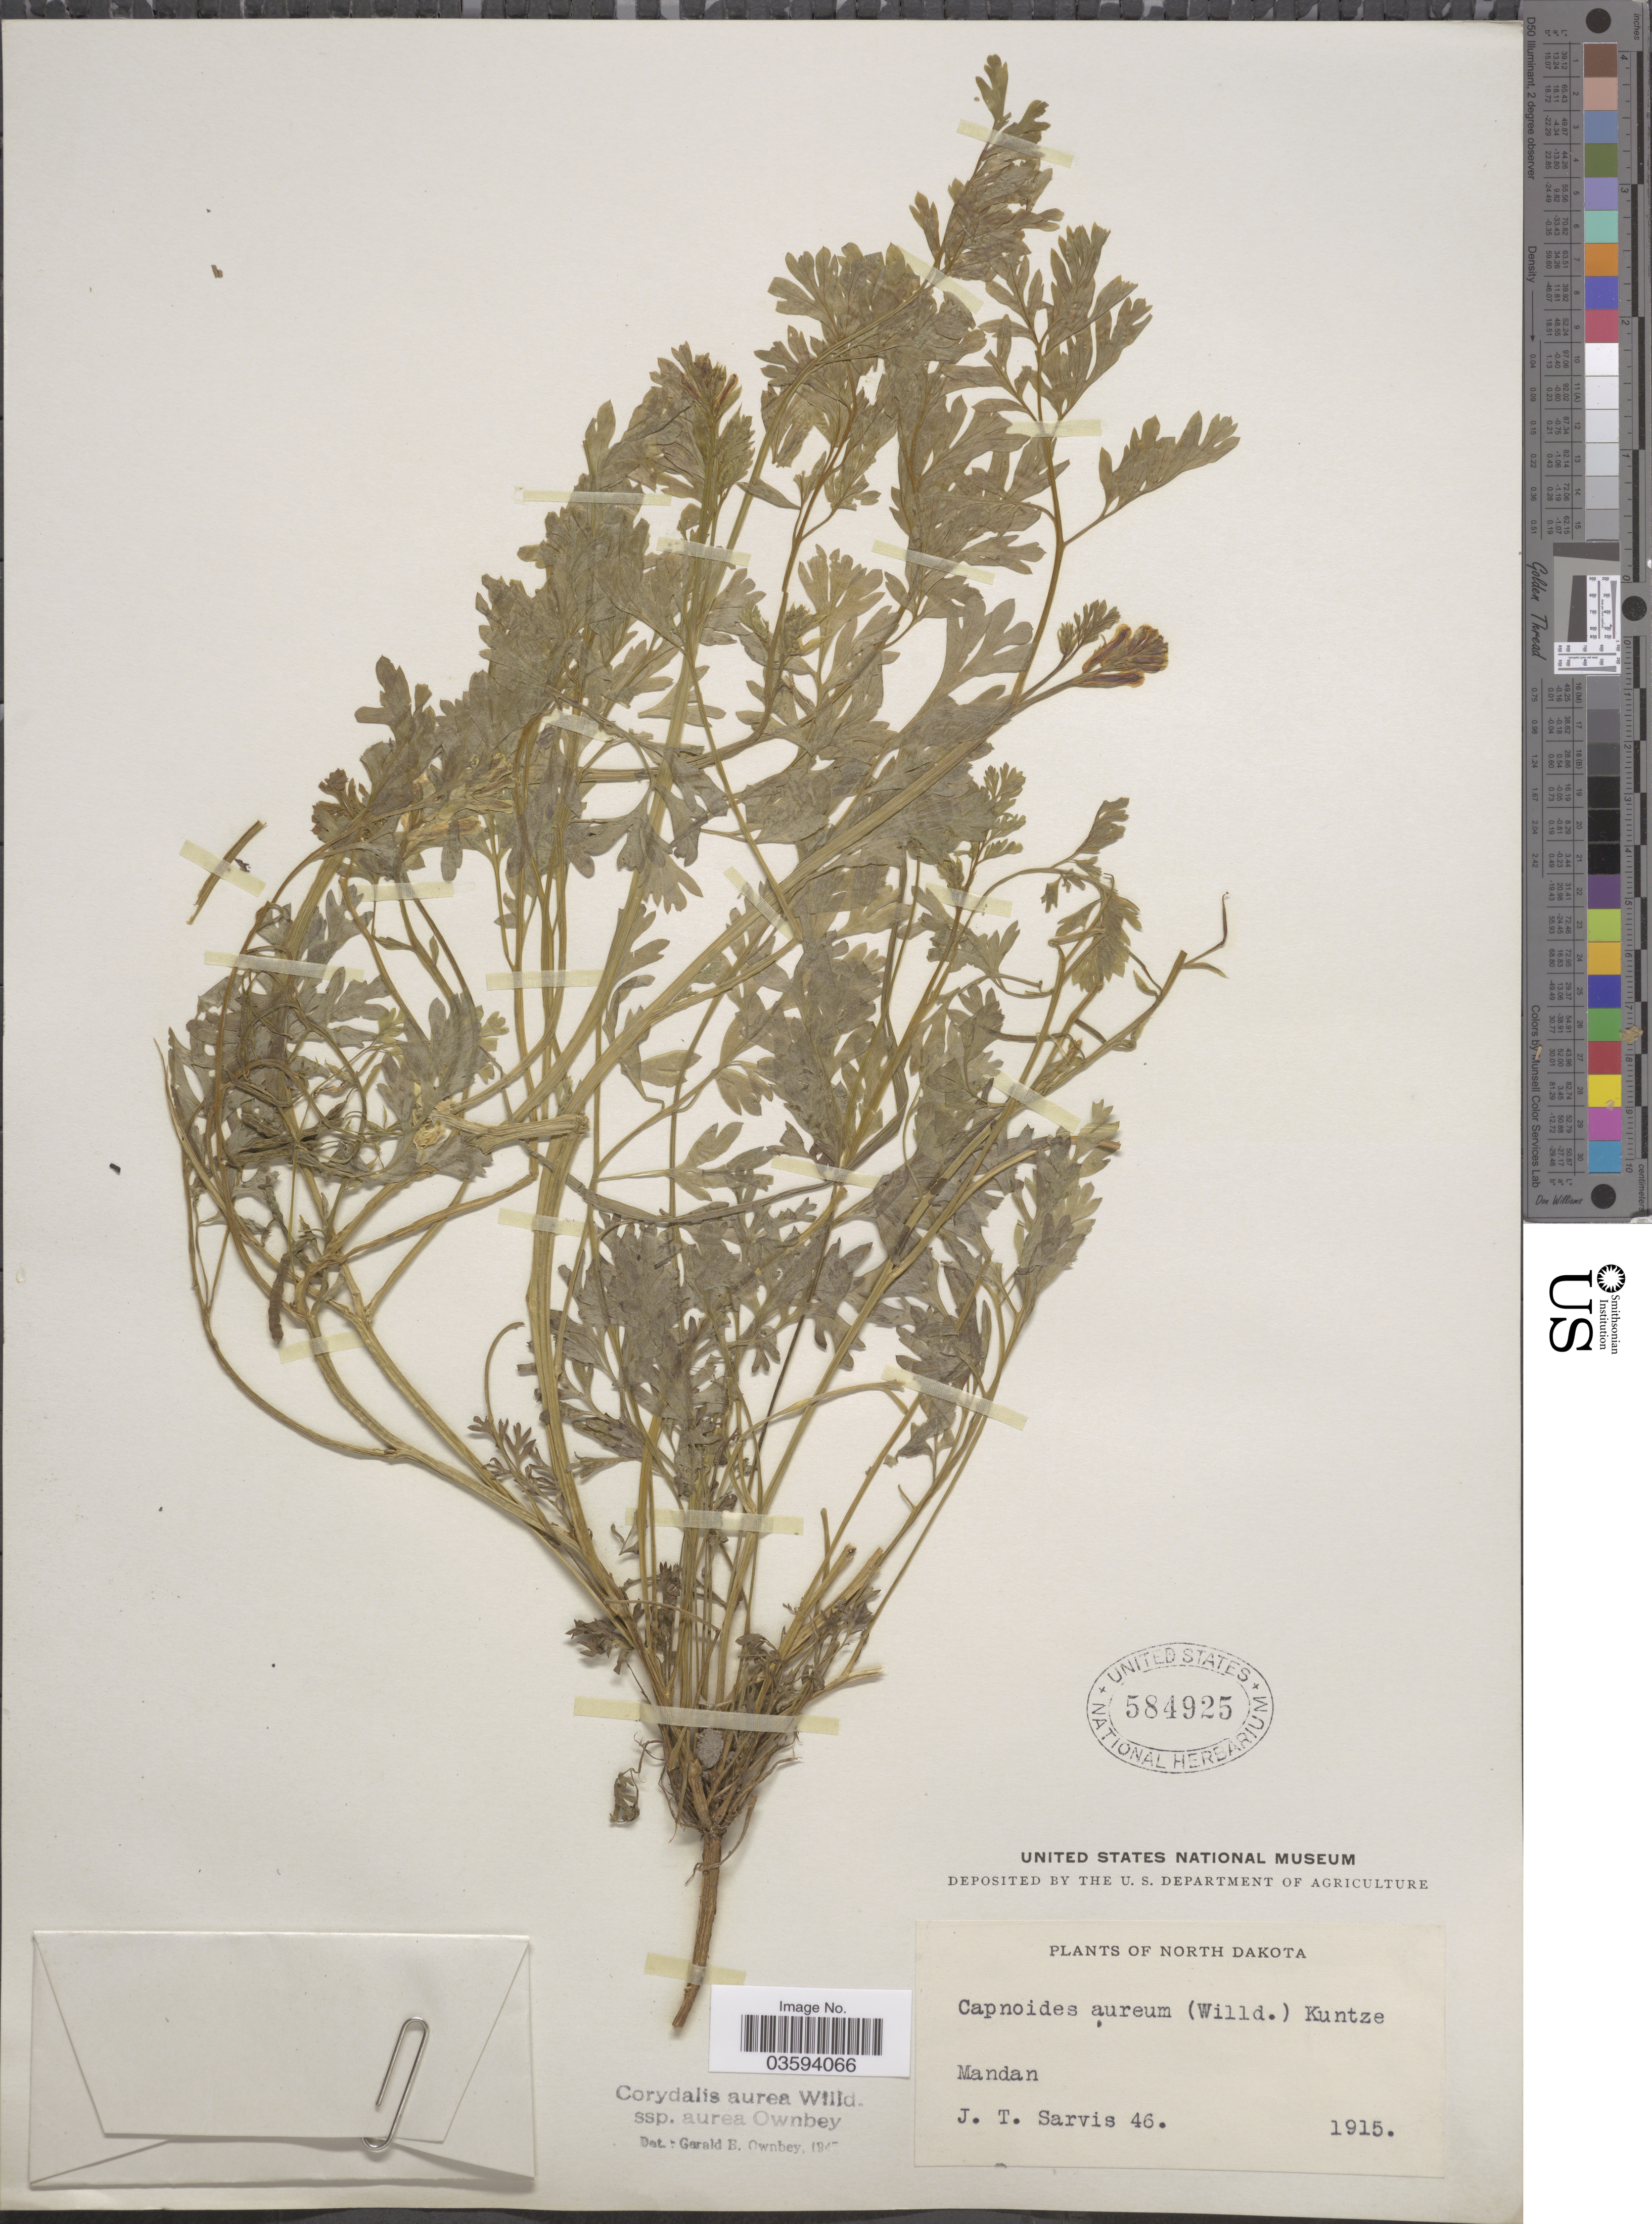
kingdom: Plantae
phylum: Tracheophyta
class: Magnoliopsida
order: Ranunculales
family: Papaveraceae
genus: Corydalis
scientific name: Corydalis aurea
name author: Willd.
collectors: J. Sarvis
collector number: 46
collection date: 1915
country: United States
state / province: North Dakota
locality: Mandan.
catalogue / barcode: US 584925